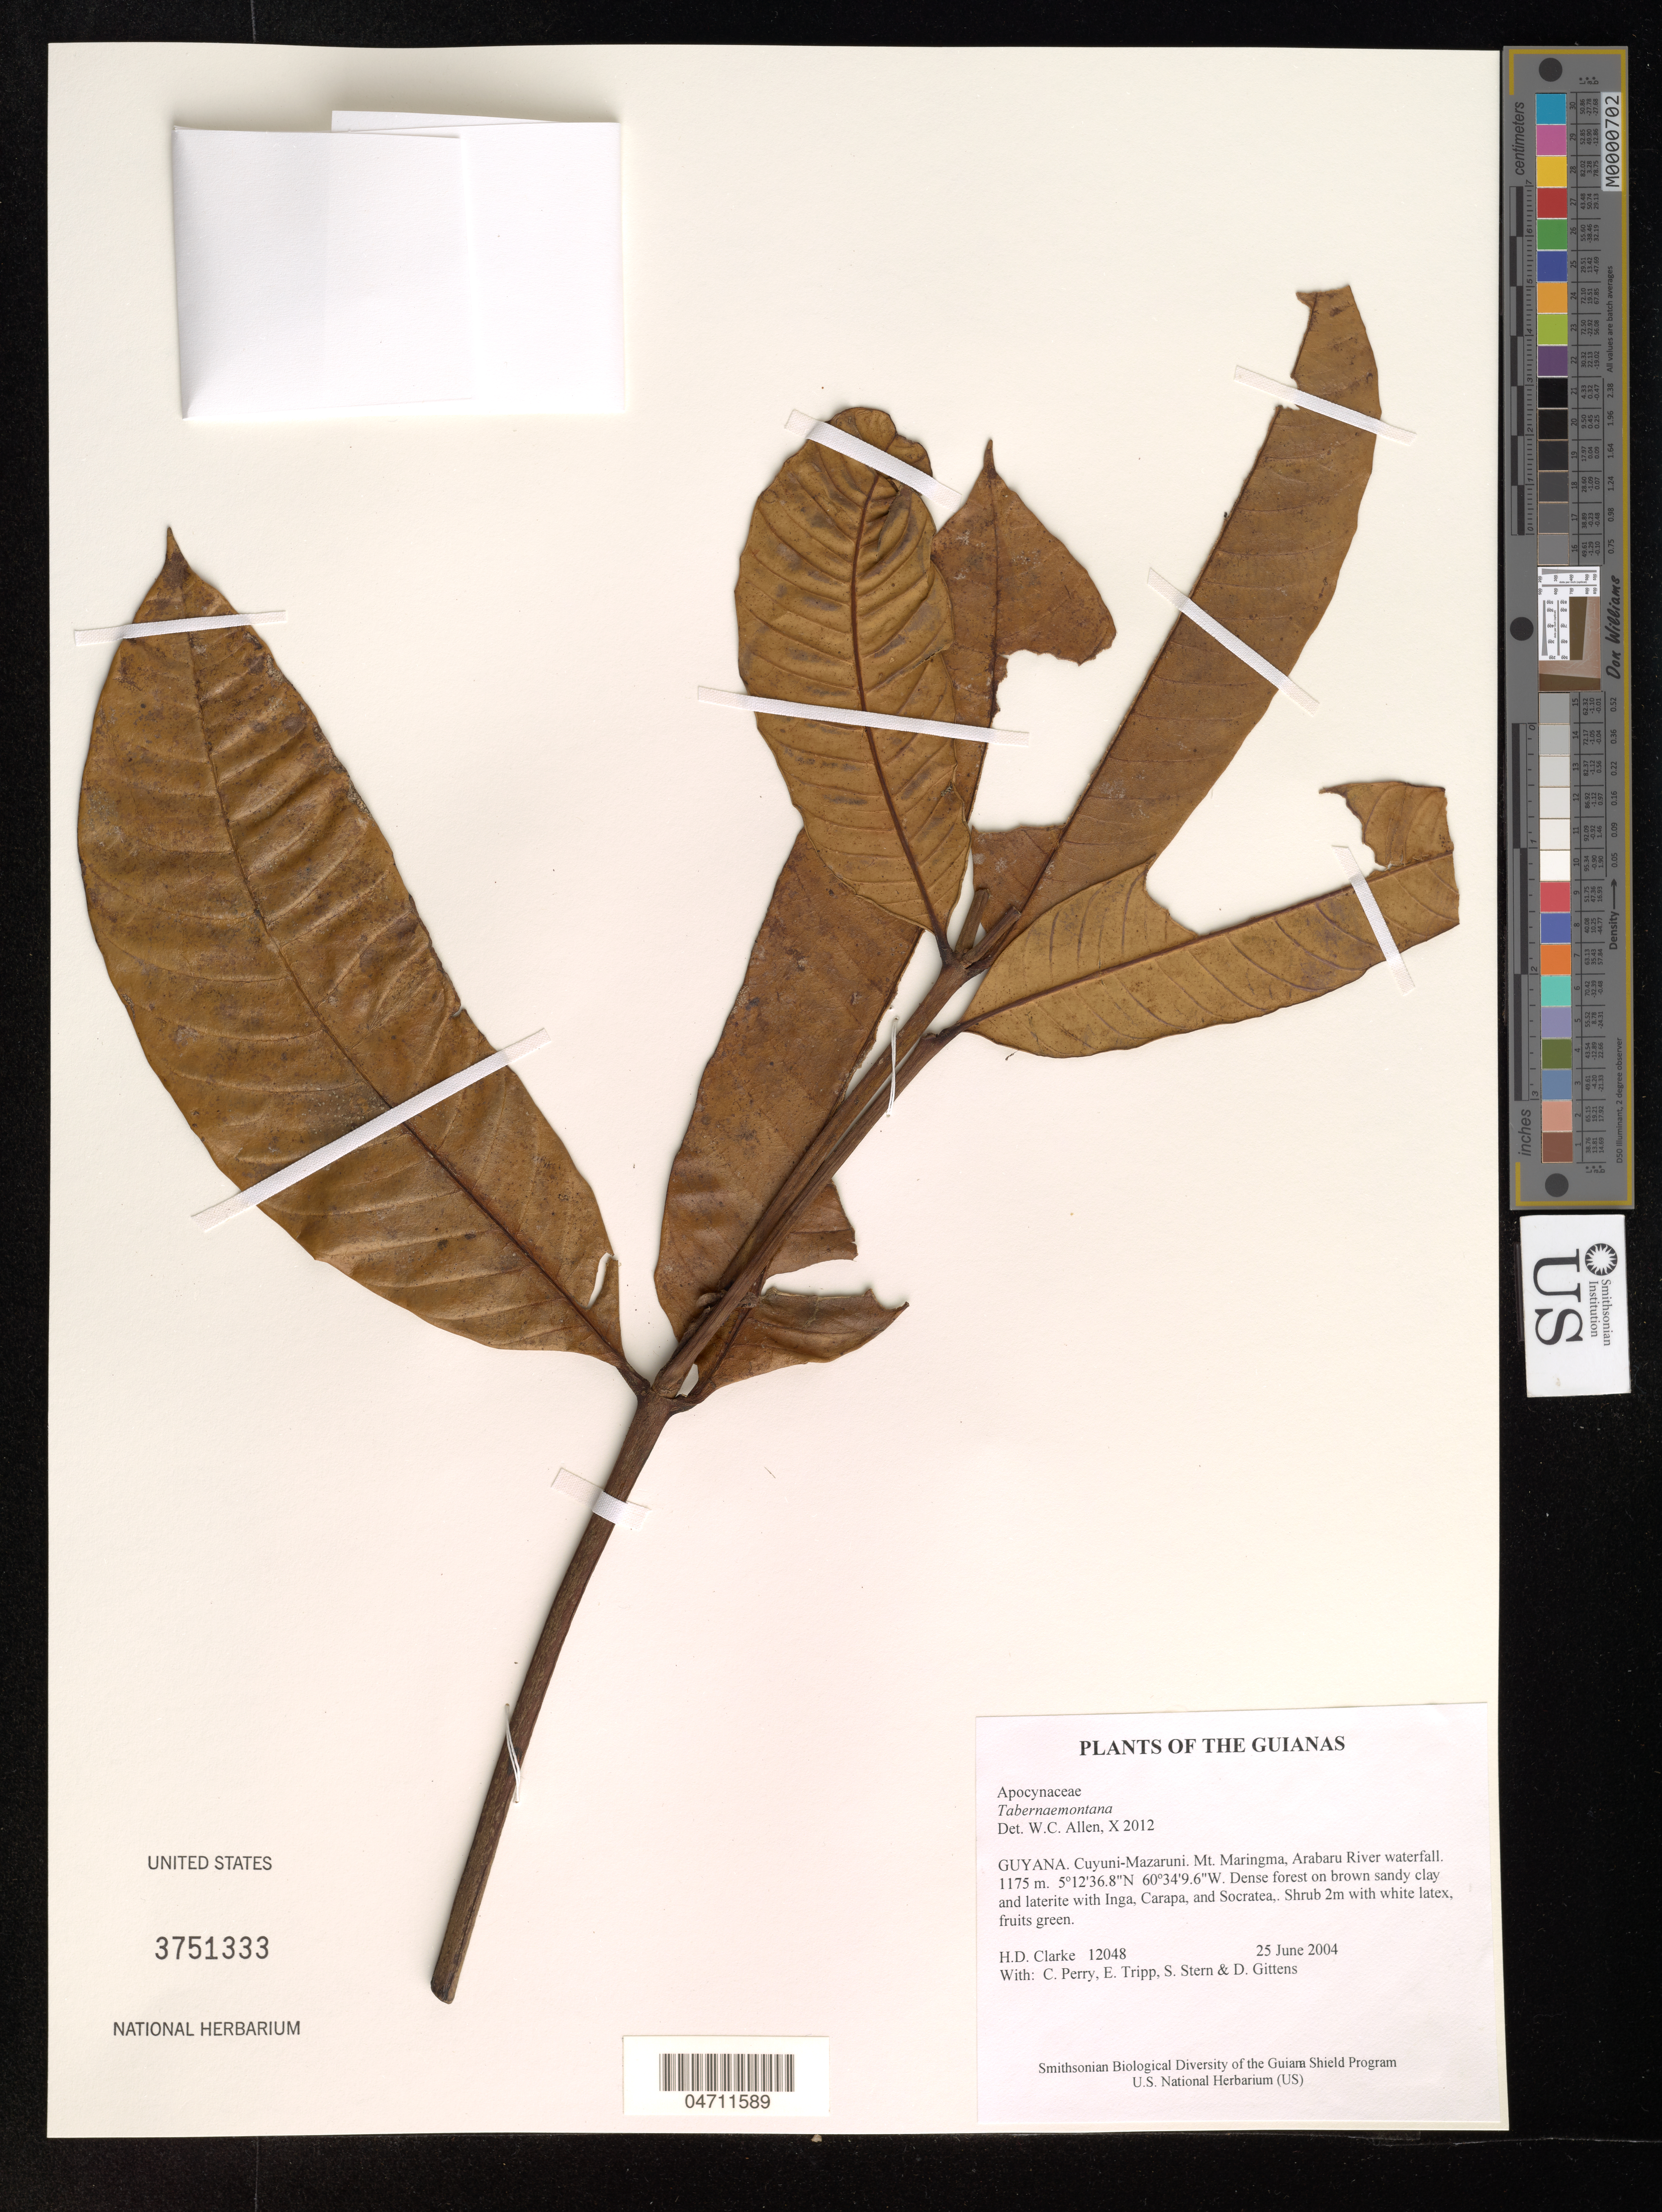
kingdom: Plantae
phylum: Tracheophyta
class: Magnoliopsida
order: Gentianales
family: Apocynaceae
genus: Tabernaemontana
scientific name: Tabernaemontana sp.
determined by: Allen, W. C.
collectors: H. D. Clarke, C. Perry, E. Tripp, S. R. Stern & D. Gittens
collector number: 12048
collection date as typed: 25 June 2004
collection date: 2004-06-25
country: Guyana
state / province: Cuyuni-Mazaruni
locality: Mt. Maringma, Arabaru River waterfall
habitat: Dense forest on brown sandy clay and laterite with Inga, Carapa, and Socratea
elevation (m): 1175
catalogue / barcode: US 3751333